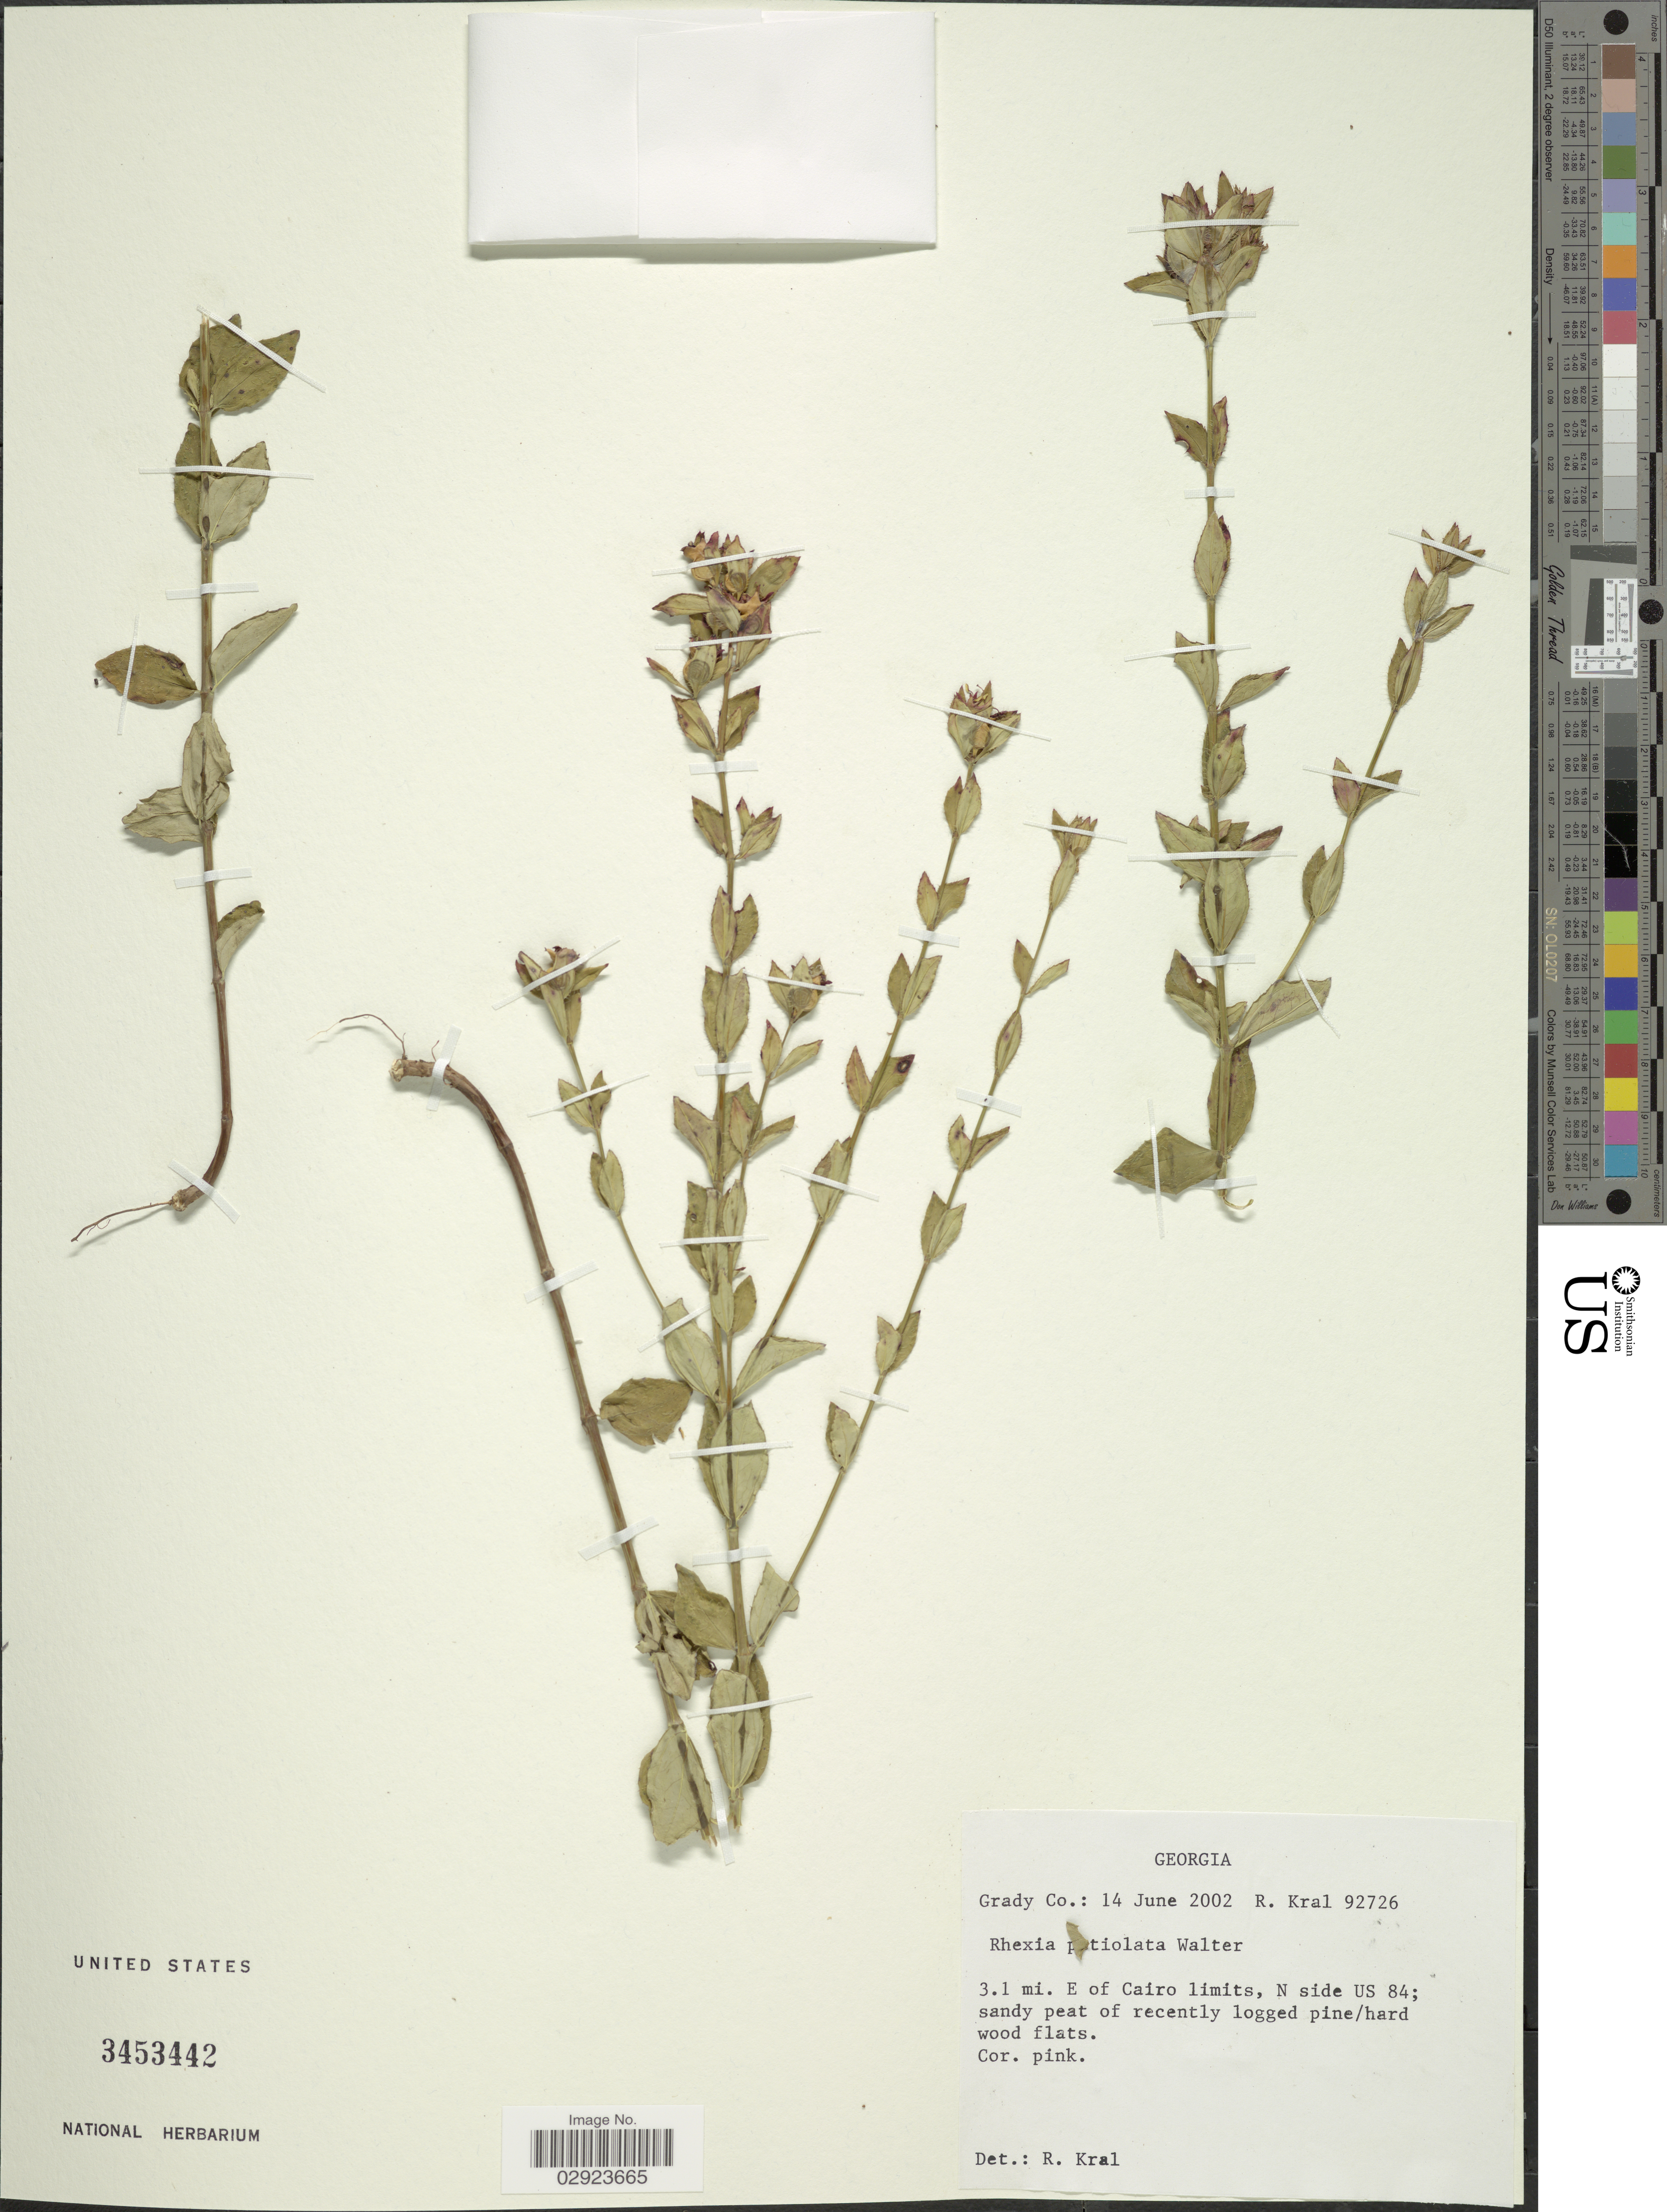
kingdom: Plantae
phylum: Tracheophyta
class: Magnoliopsida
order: Myrtales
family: Melastomataceae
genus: Rhexia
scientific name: Rhexia petiolata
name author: Walter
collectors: R. Kral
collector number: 92726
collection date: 2002-06-14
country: United States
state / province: Georgia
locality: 3.1 mi. E of Cairo limits, N side US 84.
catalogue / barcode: US 3453442